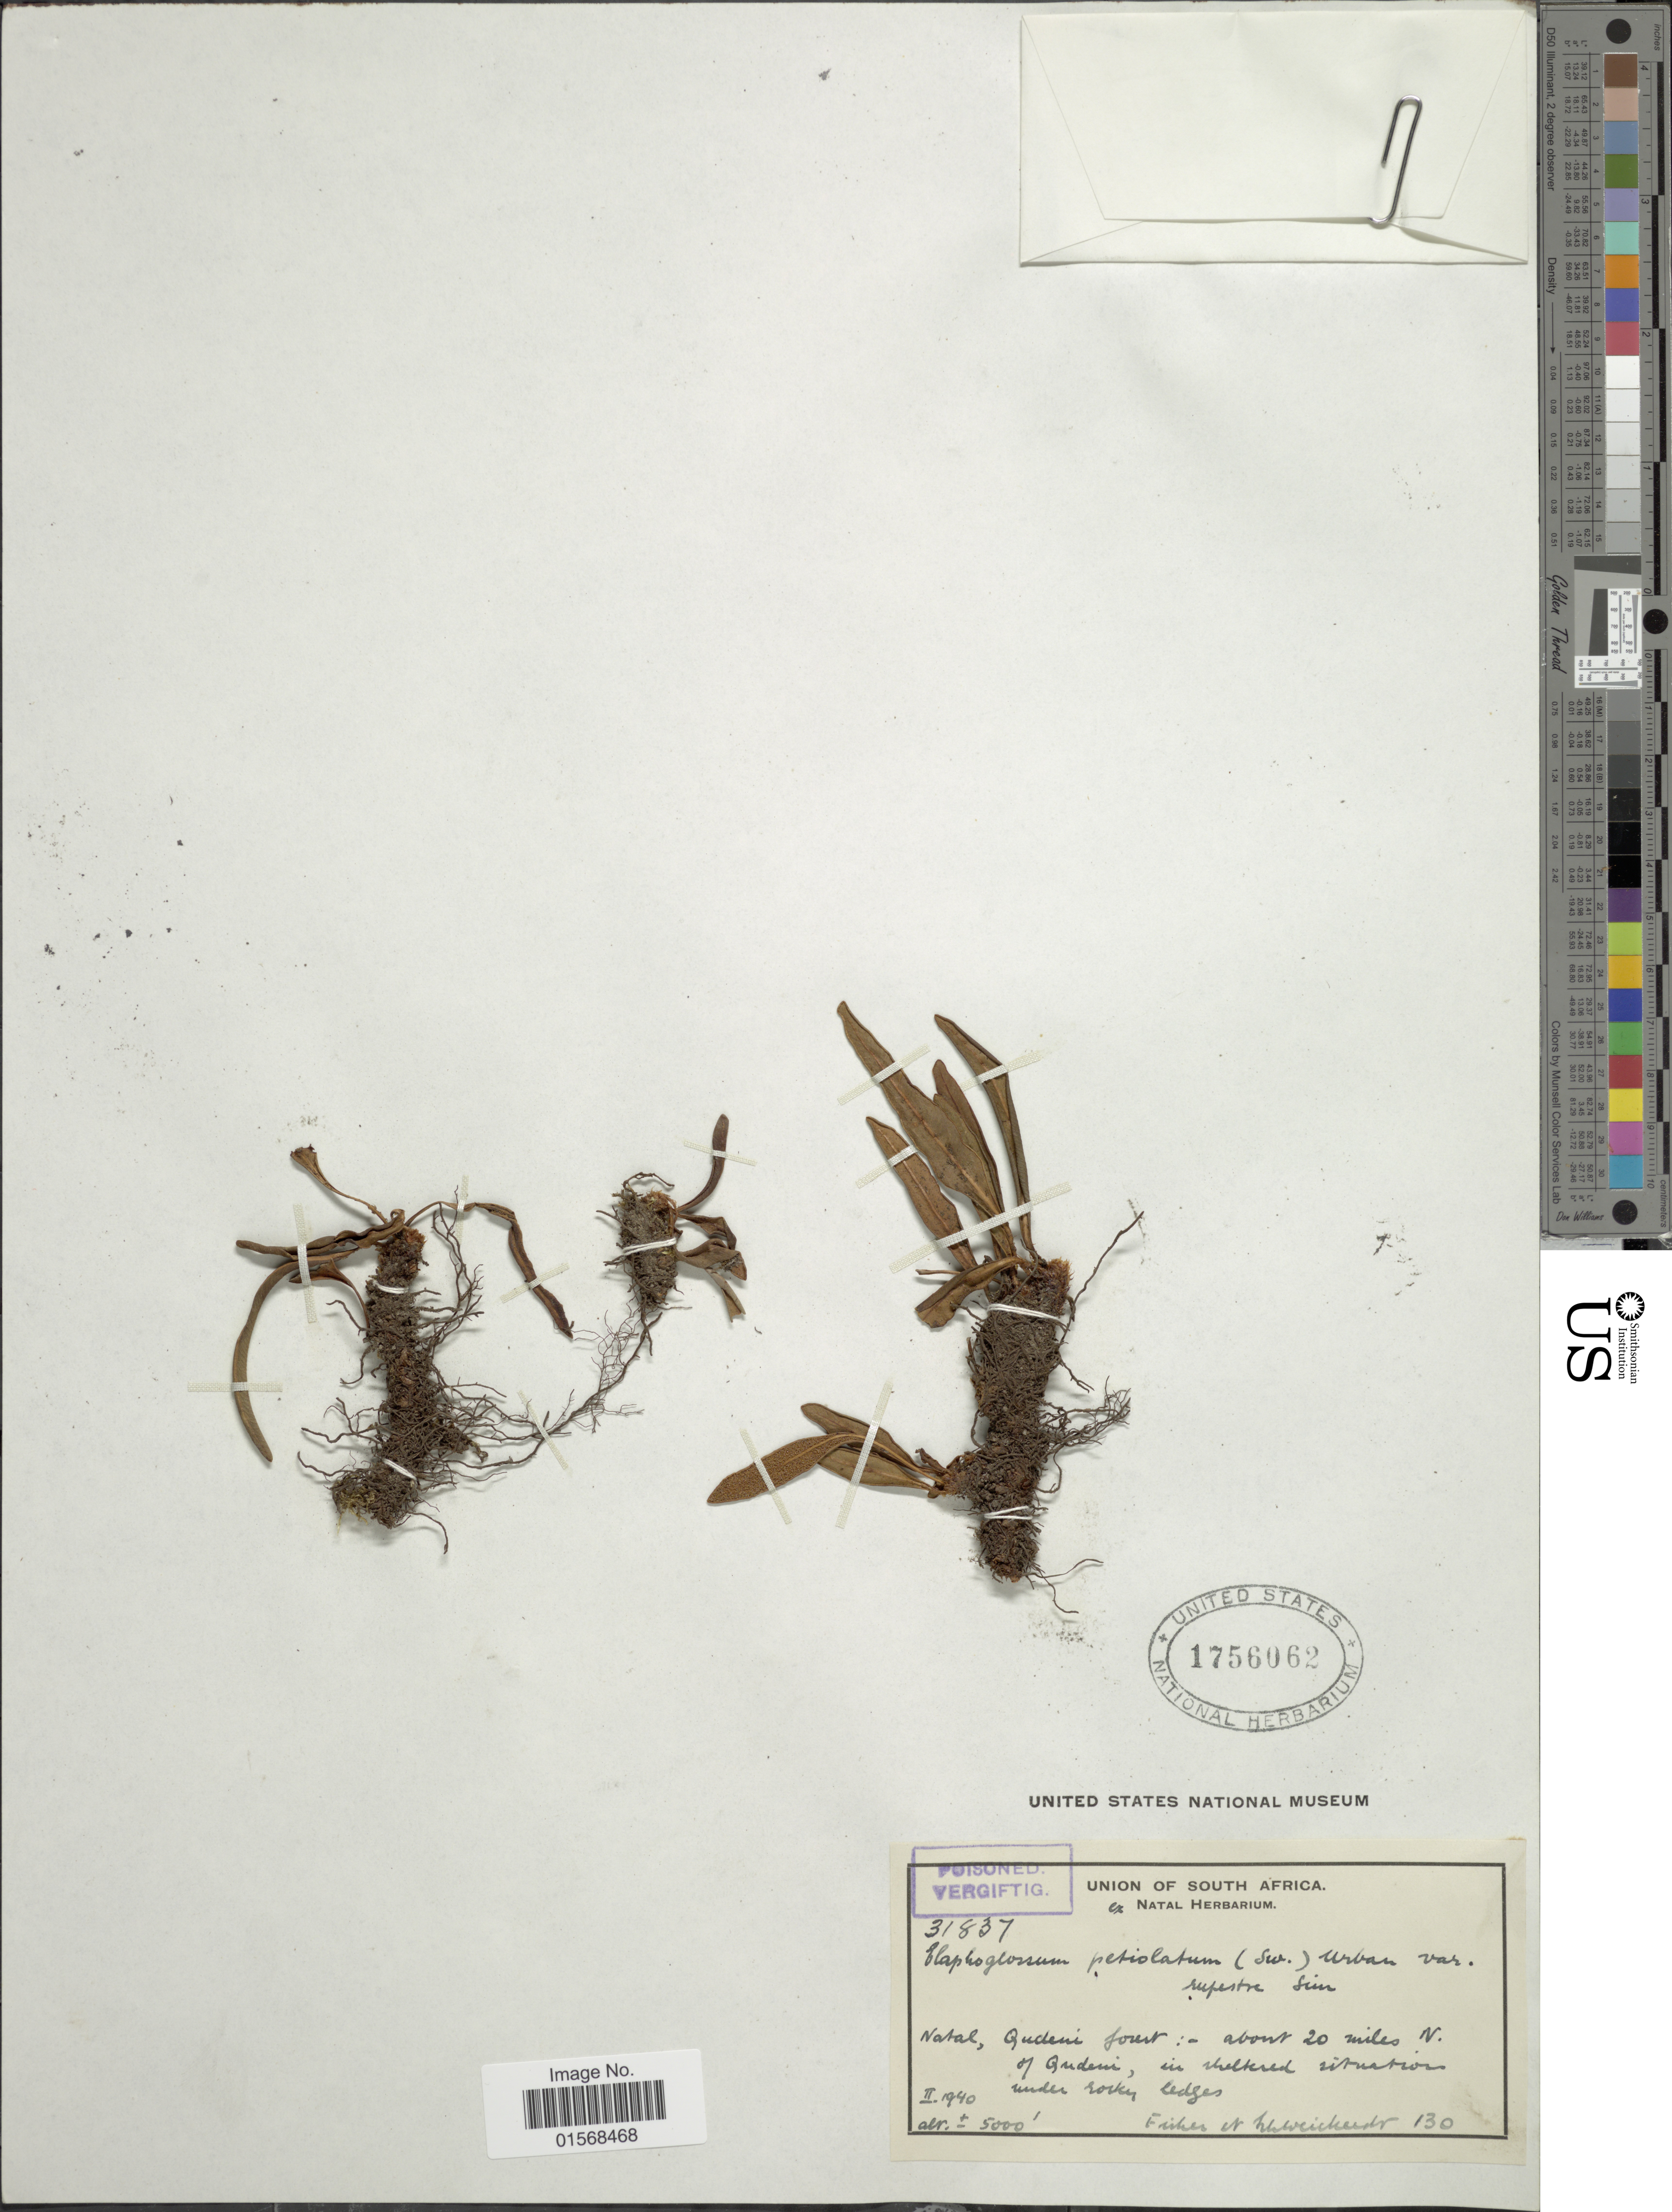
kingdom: Plantae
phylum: Tracheophyta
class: Polypodiopsida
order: Polypodiales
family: Dryopteridaceae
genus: Elaphoglossum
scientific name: Elaphoglossum petiolatum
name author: (Sw.) Urb.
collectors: Fisher & -. Schweickerdt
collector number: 130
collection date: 1940-02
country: South Africa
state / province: KwaZulu-Natal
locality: Natal, Qudeni forest: -about 20 miles N. of Qudeni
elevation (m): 1524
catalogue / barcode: US 1756062